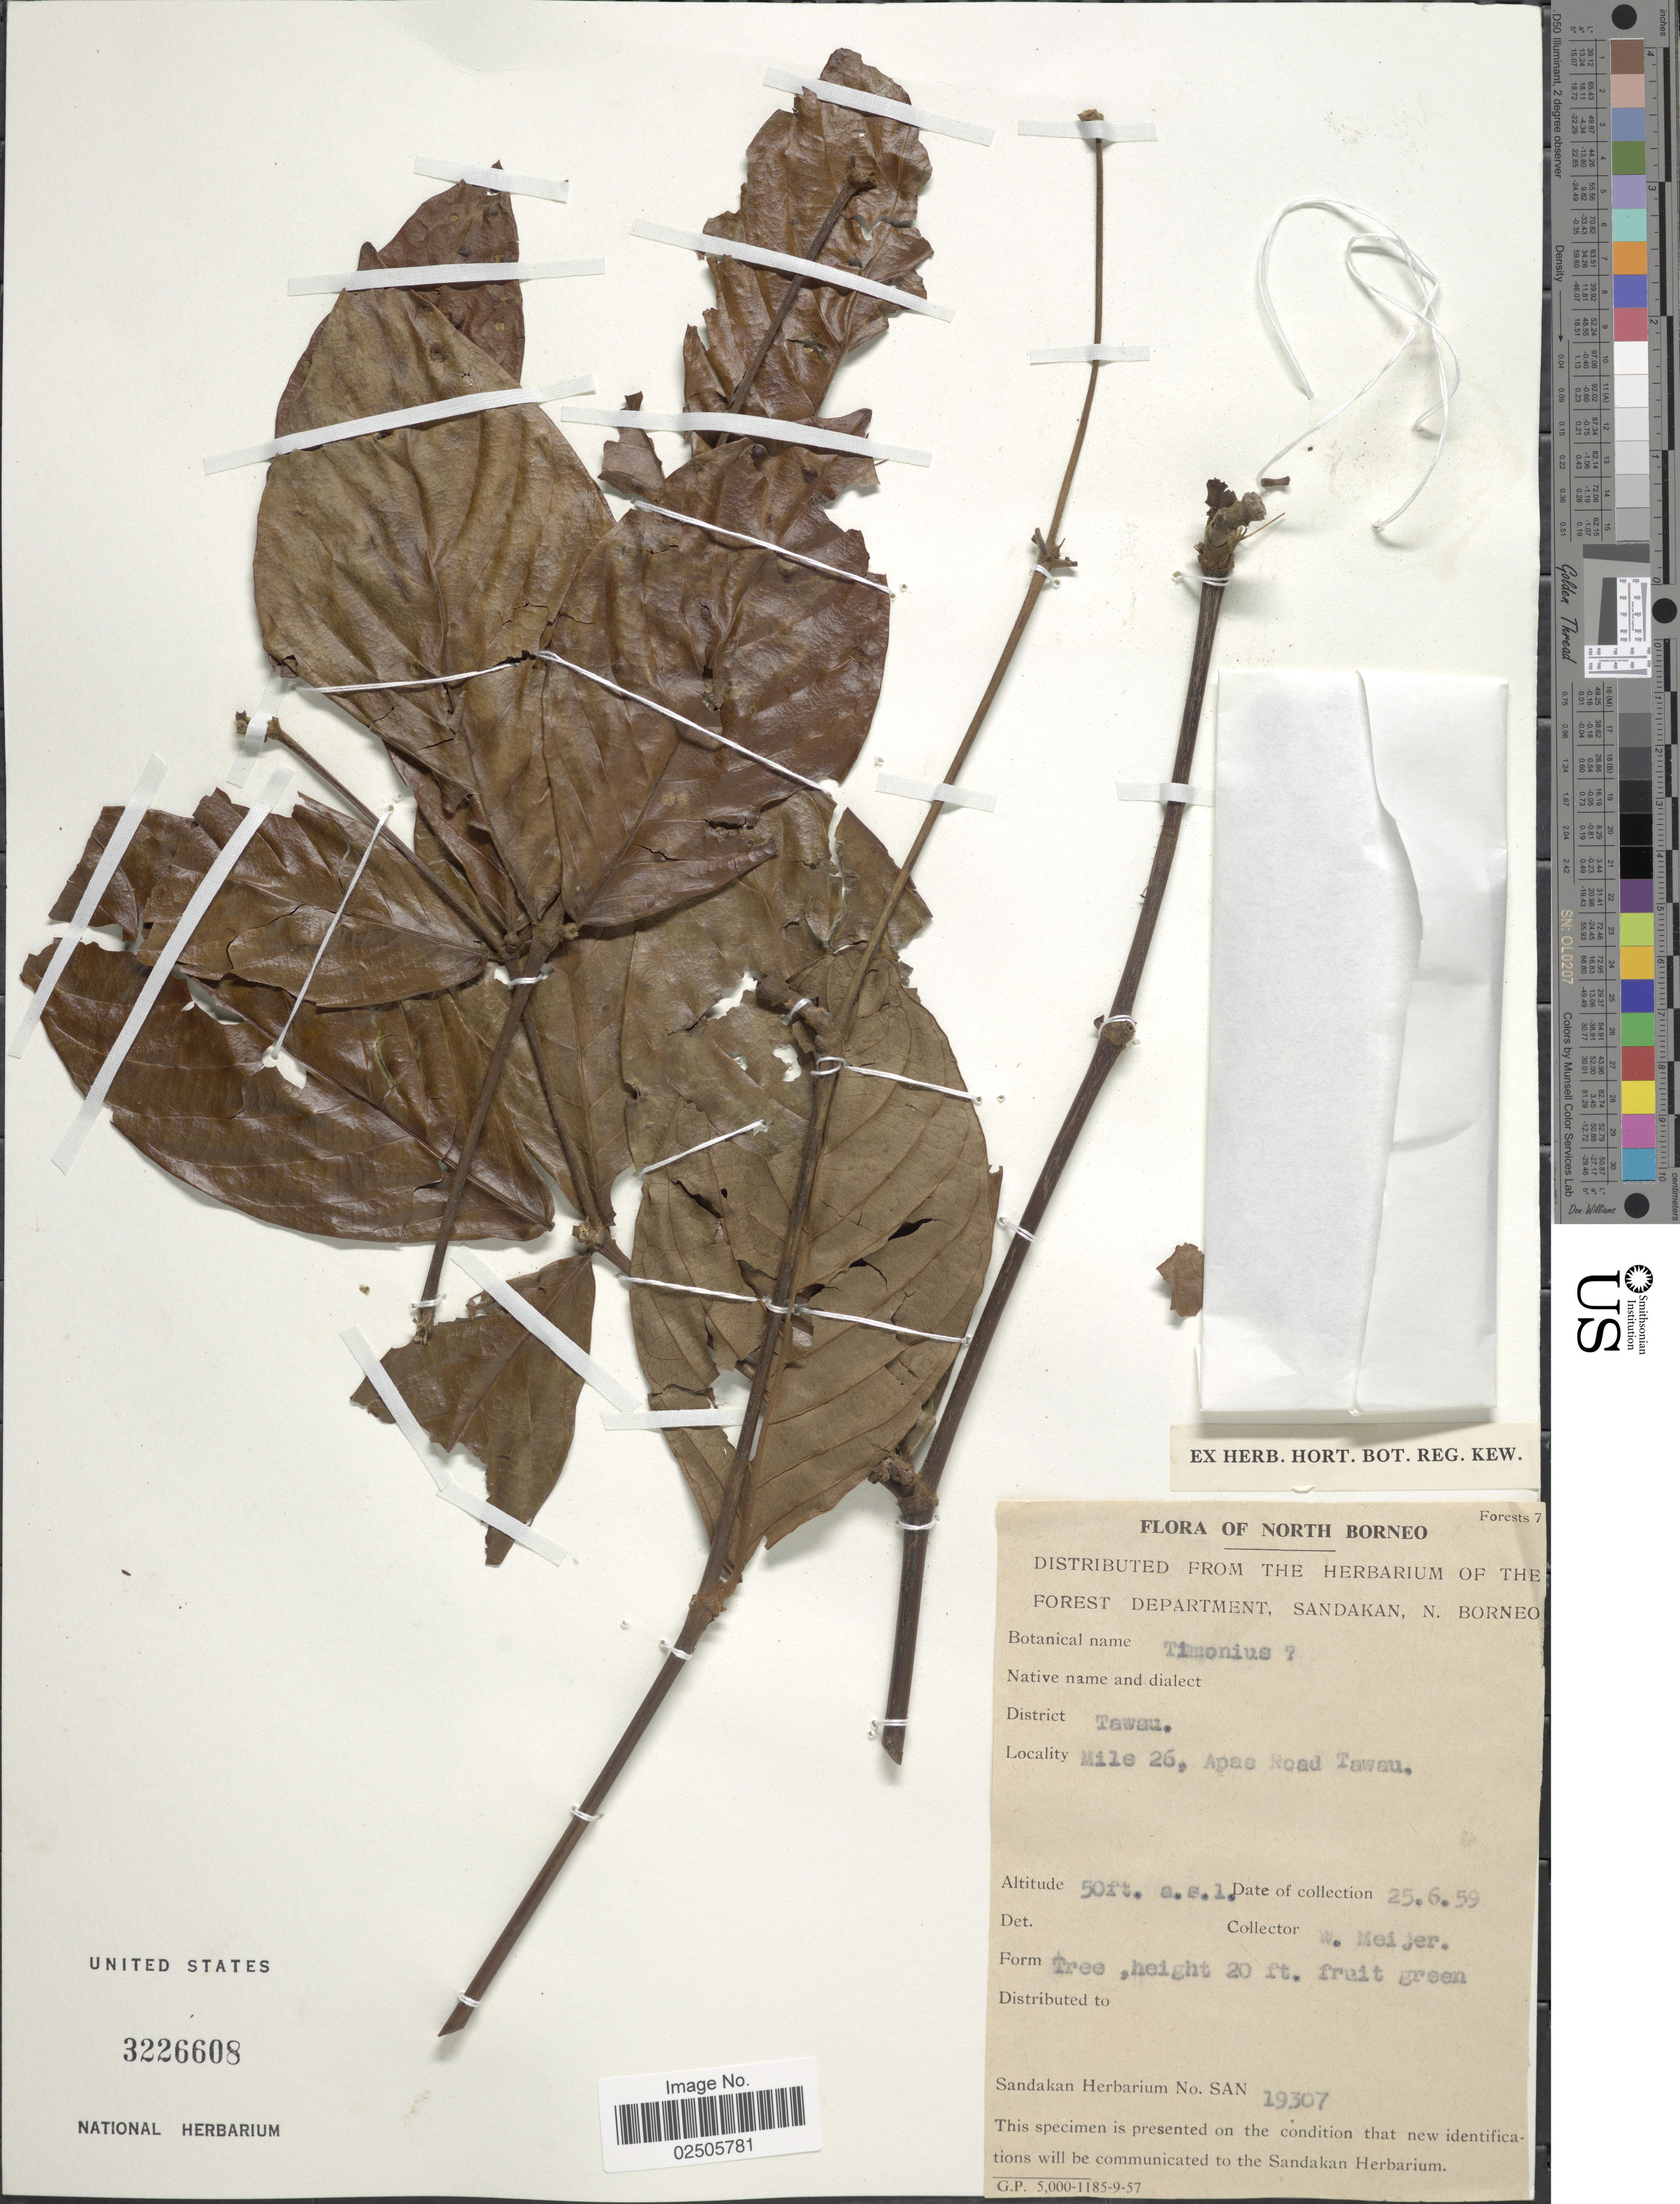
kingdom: Plantae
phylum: Tracheophyta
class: Magnoliopsida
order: Gentianales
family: Rubiaceae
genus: Timonius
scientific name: Timonius sp.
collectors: W. Meijer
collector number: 19307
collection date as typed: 25/6/59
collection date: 1959-06-25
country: Malaysia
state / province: Sabah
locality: North Borneo, District Tawau, Mile 26, Apas Road Tawau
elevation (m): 15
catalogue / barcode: US 3226608